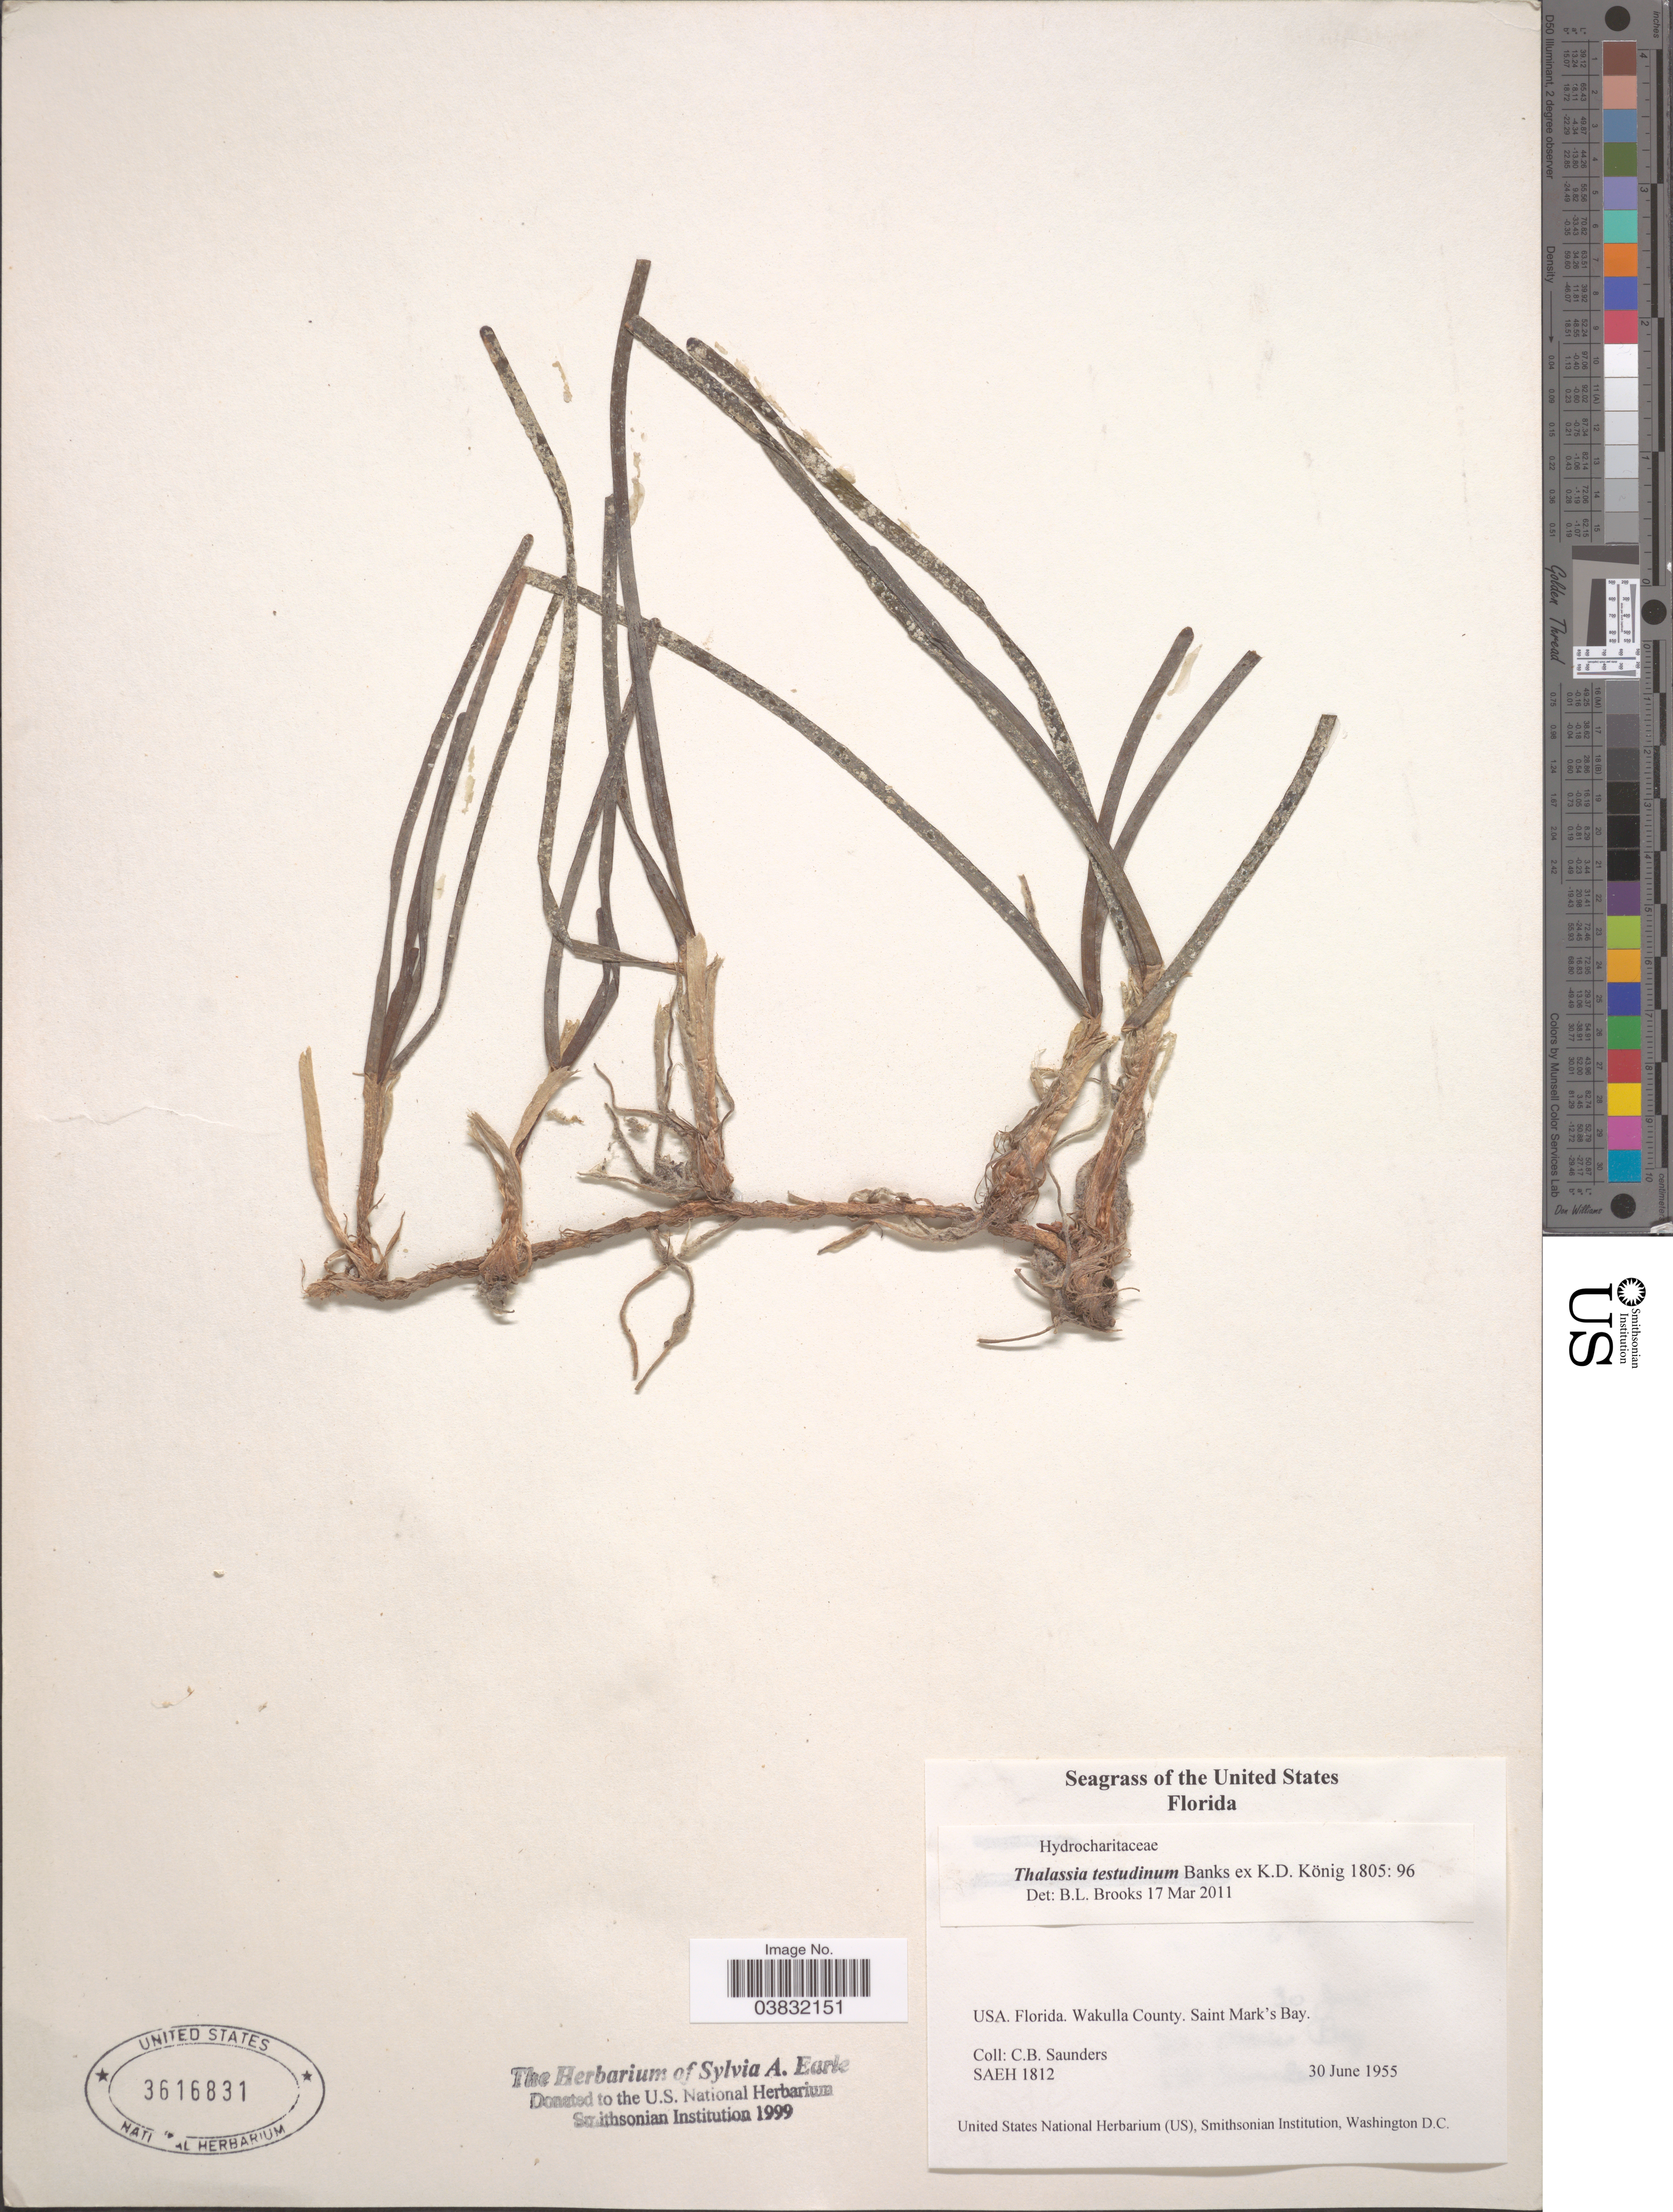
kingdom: Plantae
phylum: Tracheophyta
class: Liliopsida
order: Alismatales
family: Hydrocharitaceae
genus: Thalassia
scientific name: Thalassia testudinum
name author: Banks & Sol. ex K.D. Koenig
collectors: C. Saunders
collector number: SAEH 1812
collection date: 1955-06-30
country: United States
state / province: Florida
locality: Wakulla County. Saint Mark's Bay.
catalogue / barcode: US 3616831